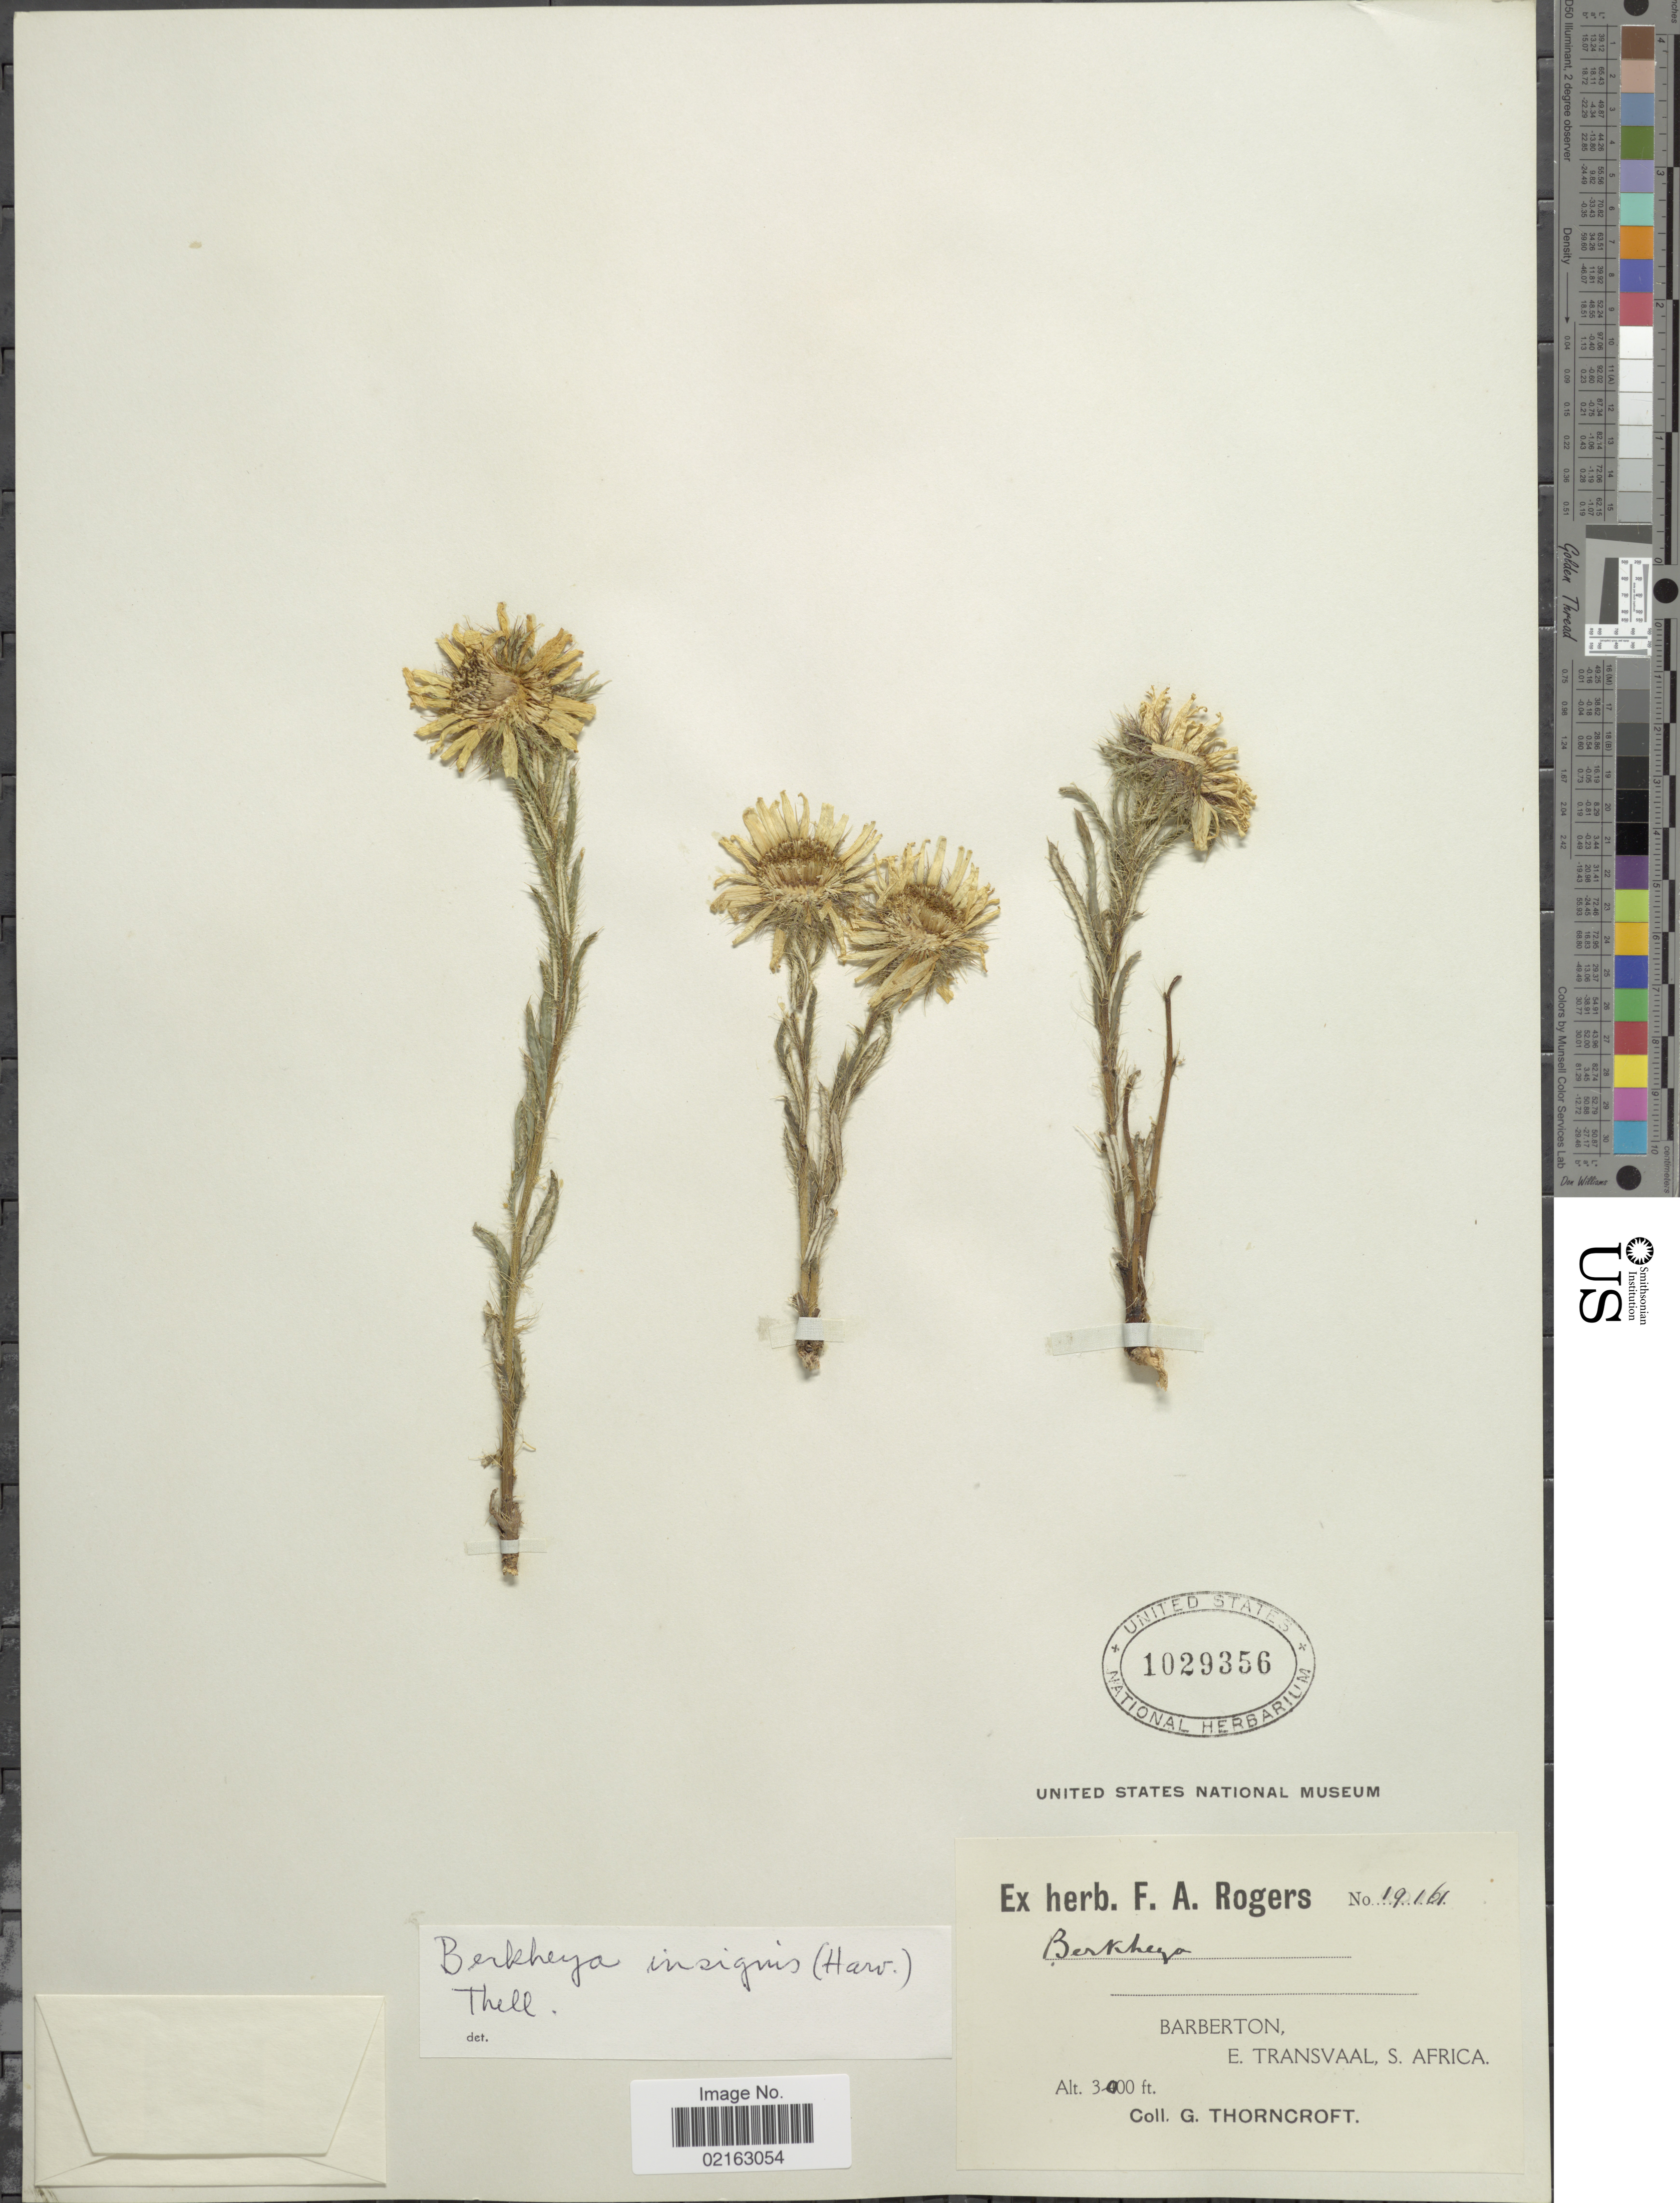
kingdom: Plantae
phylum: Tracheophyta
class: Magnoliopsida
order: Asterales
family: Asteraceae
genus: Berkheya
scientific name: Berkheya insignis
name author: (Harv.) Thell.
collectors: G. Thorncroft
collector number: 19161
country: South Africa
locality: Barberton, E. Transvaal, S. Africa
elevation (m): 914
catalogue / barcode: US 1029356